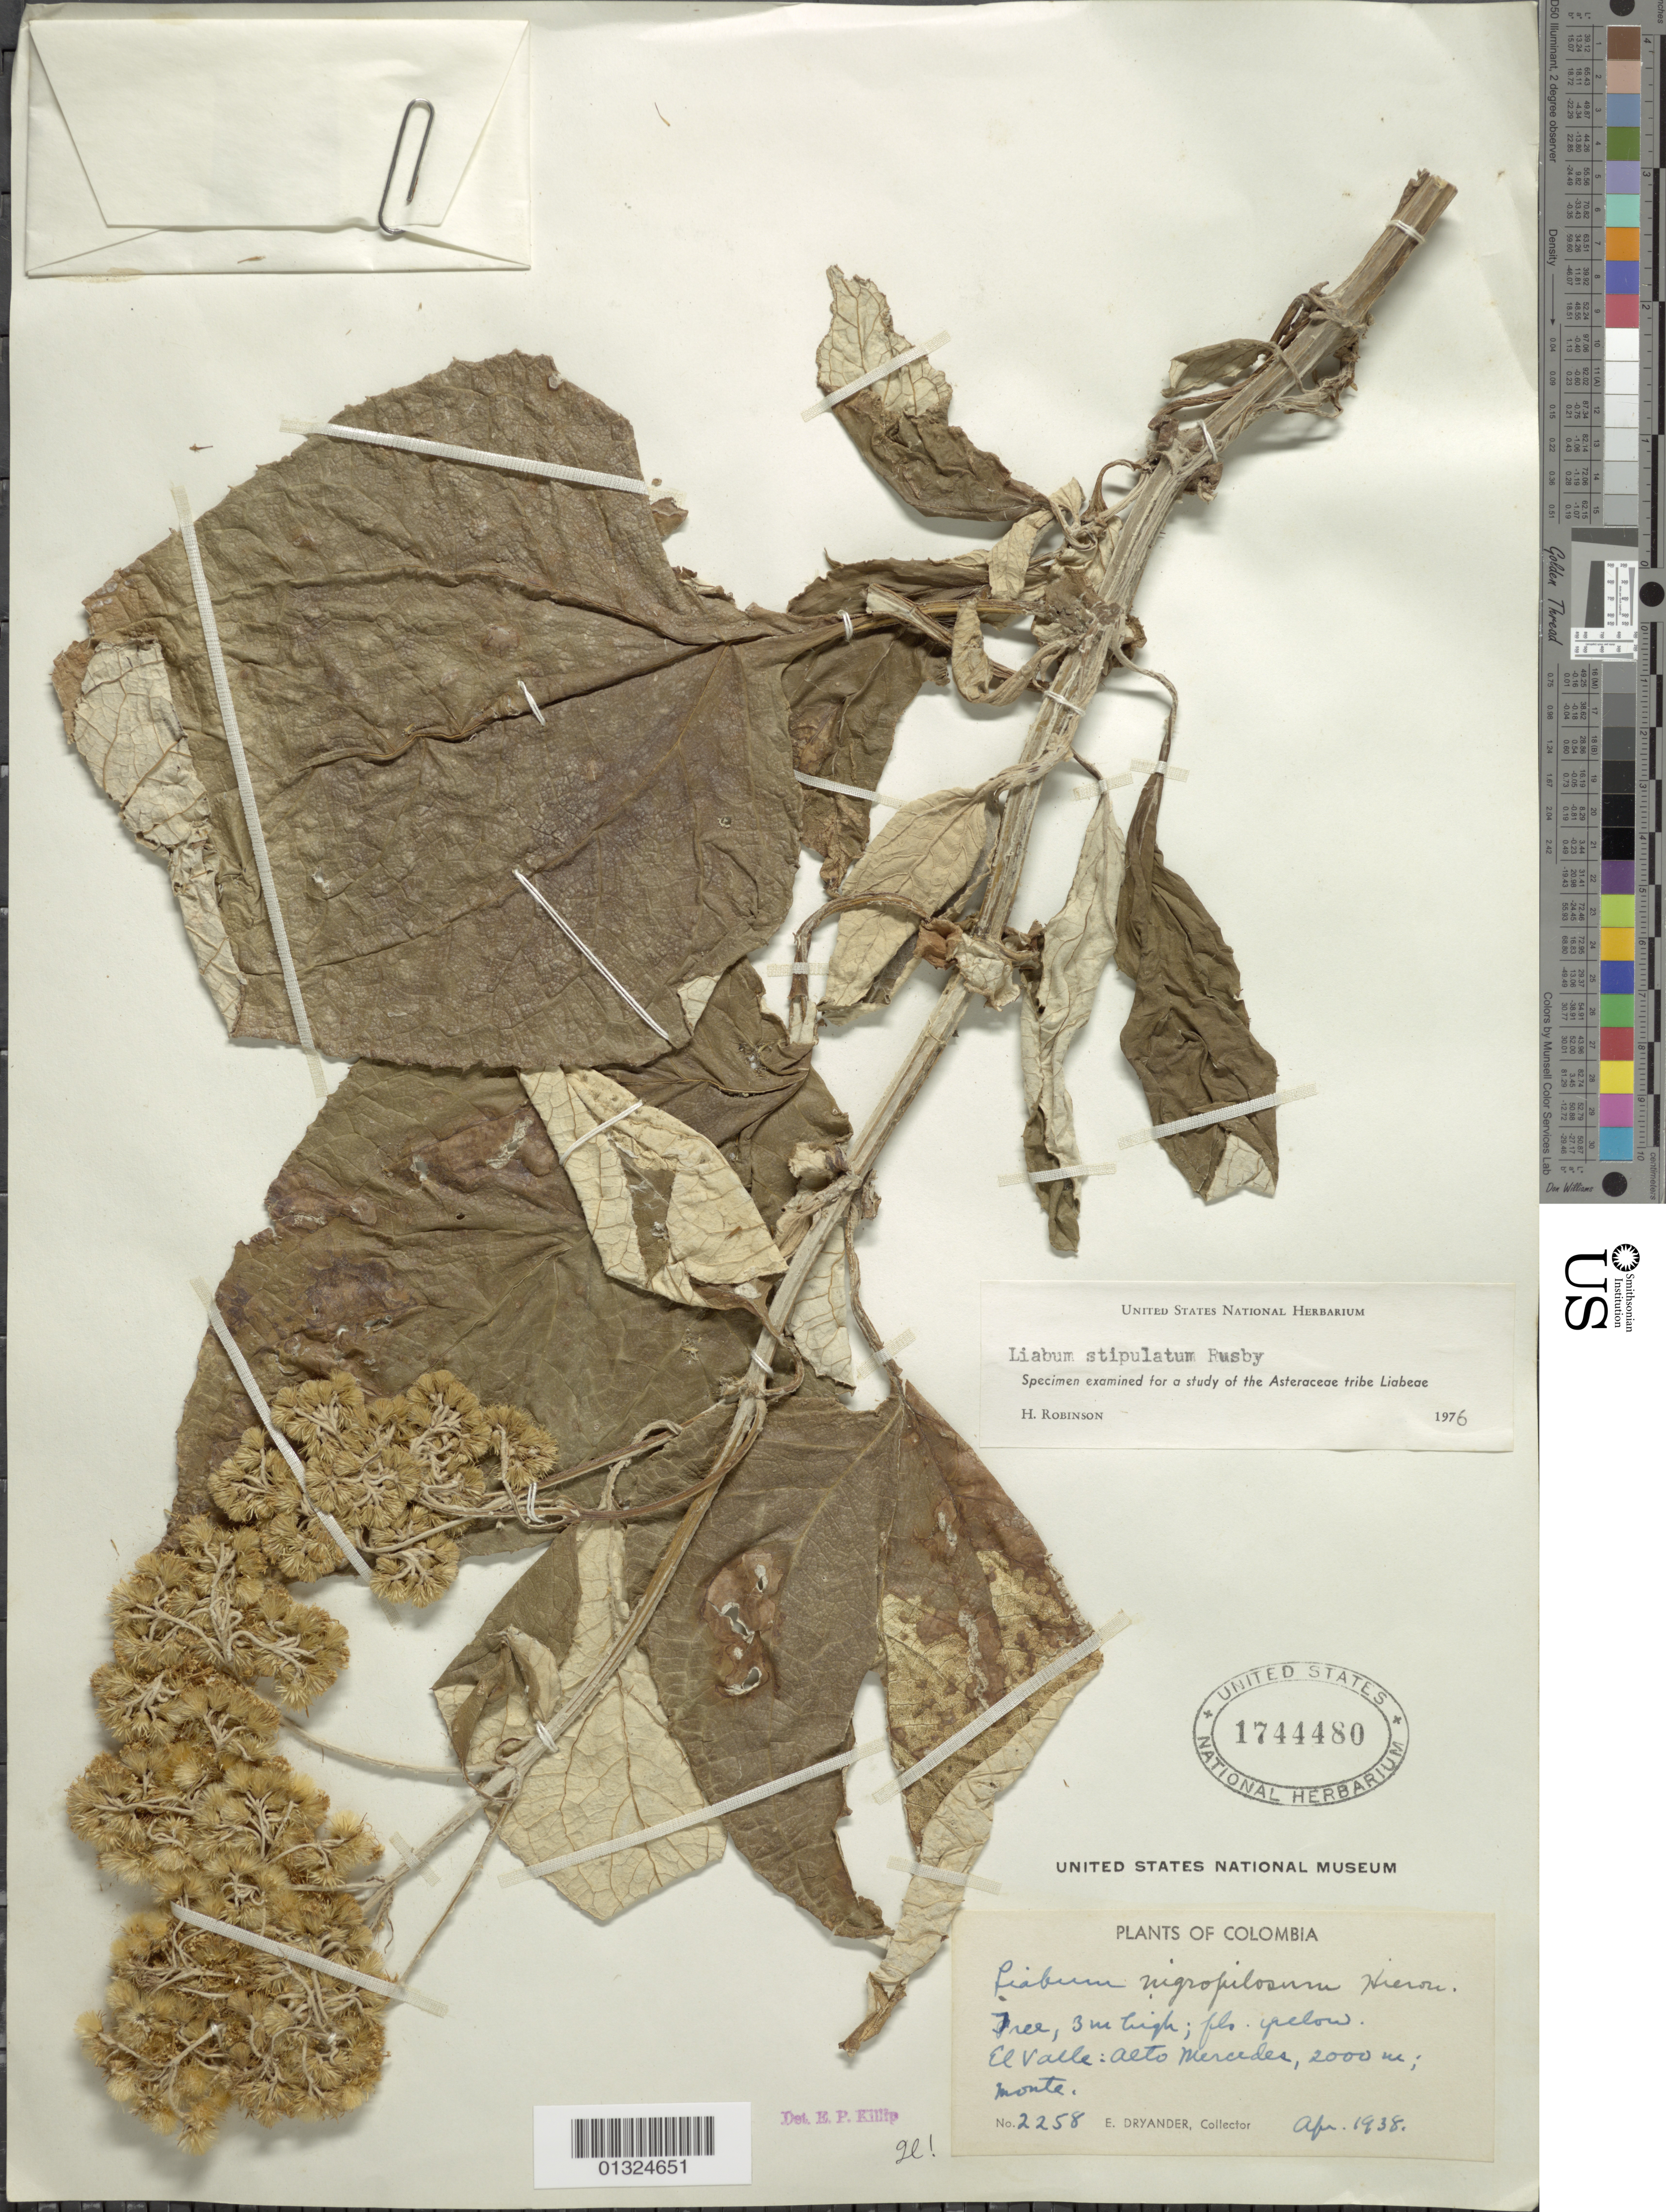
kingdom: Plantae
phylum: Tracheophyta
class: Magnoliopsida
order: Asterales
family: Asteraceae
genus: Liabum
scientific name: Liabum stipulatum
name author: Rusby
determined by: Robinson, Harold E., (US)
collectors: E. I. Dryander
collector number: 2258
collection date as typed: Apr-38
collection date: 1938-04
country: Colombia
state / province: Valle del Cauca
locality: Alto Mercedes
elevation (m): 2000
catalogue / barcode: US 1744480